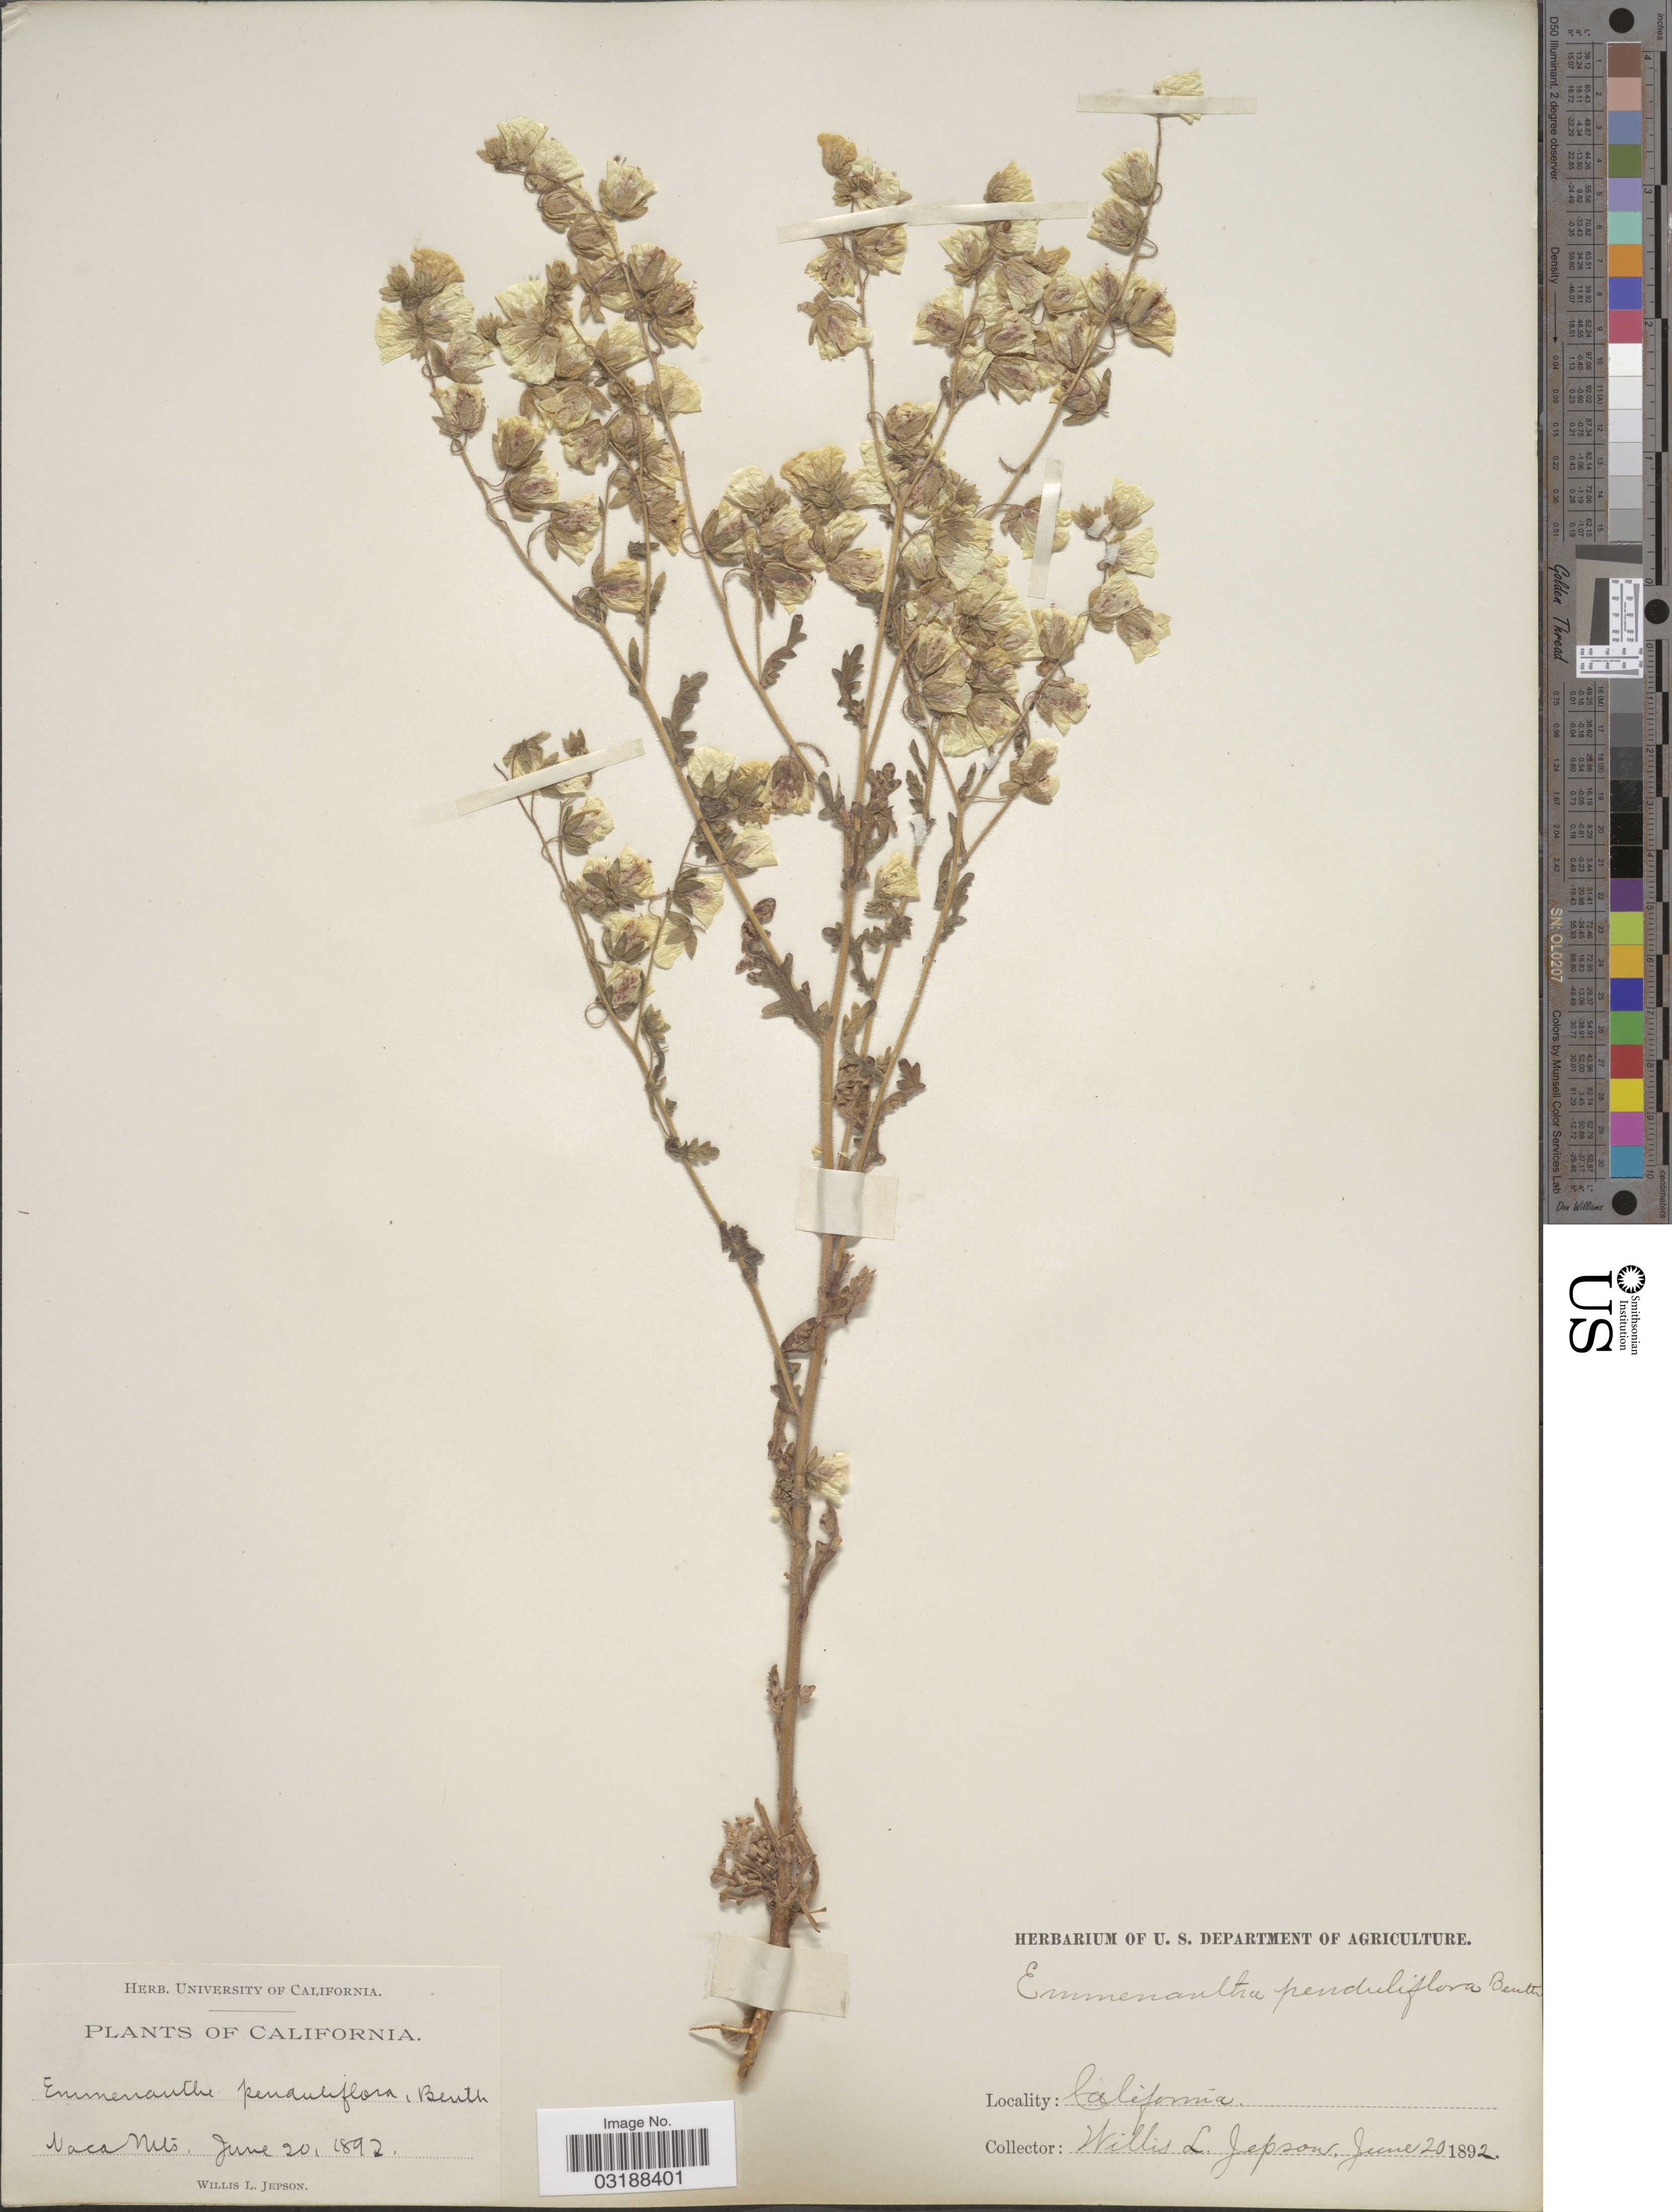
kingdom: Plantae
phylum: Tracheophyta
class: Magnoliopsida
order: Boraginales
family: Hydrophyllaceae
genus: Emmenanthe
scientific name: Emmenanthe penduliflora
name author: Benth.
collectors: W. L. Jepson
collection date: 1892-06-20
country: United States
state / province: California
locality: Naca Mts.